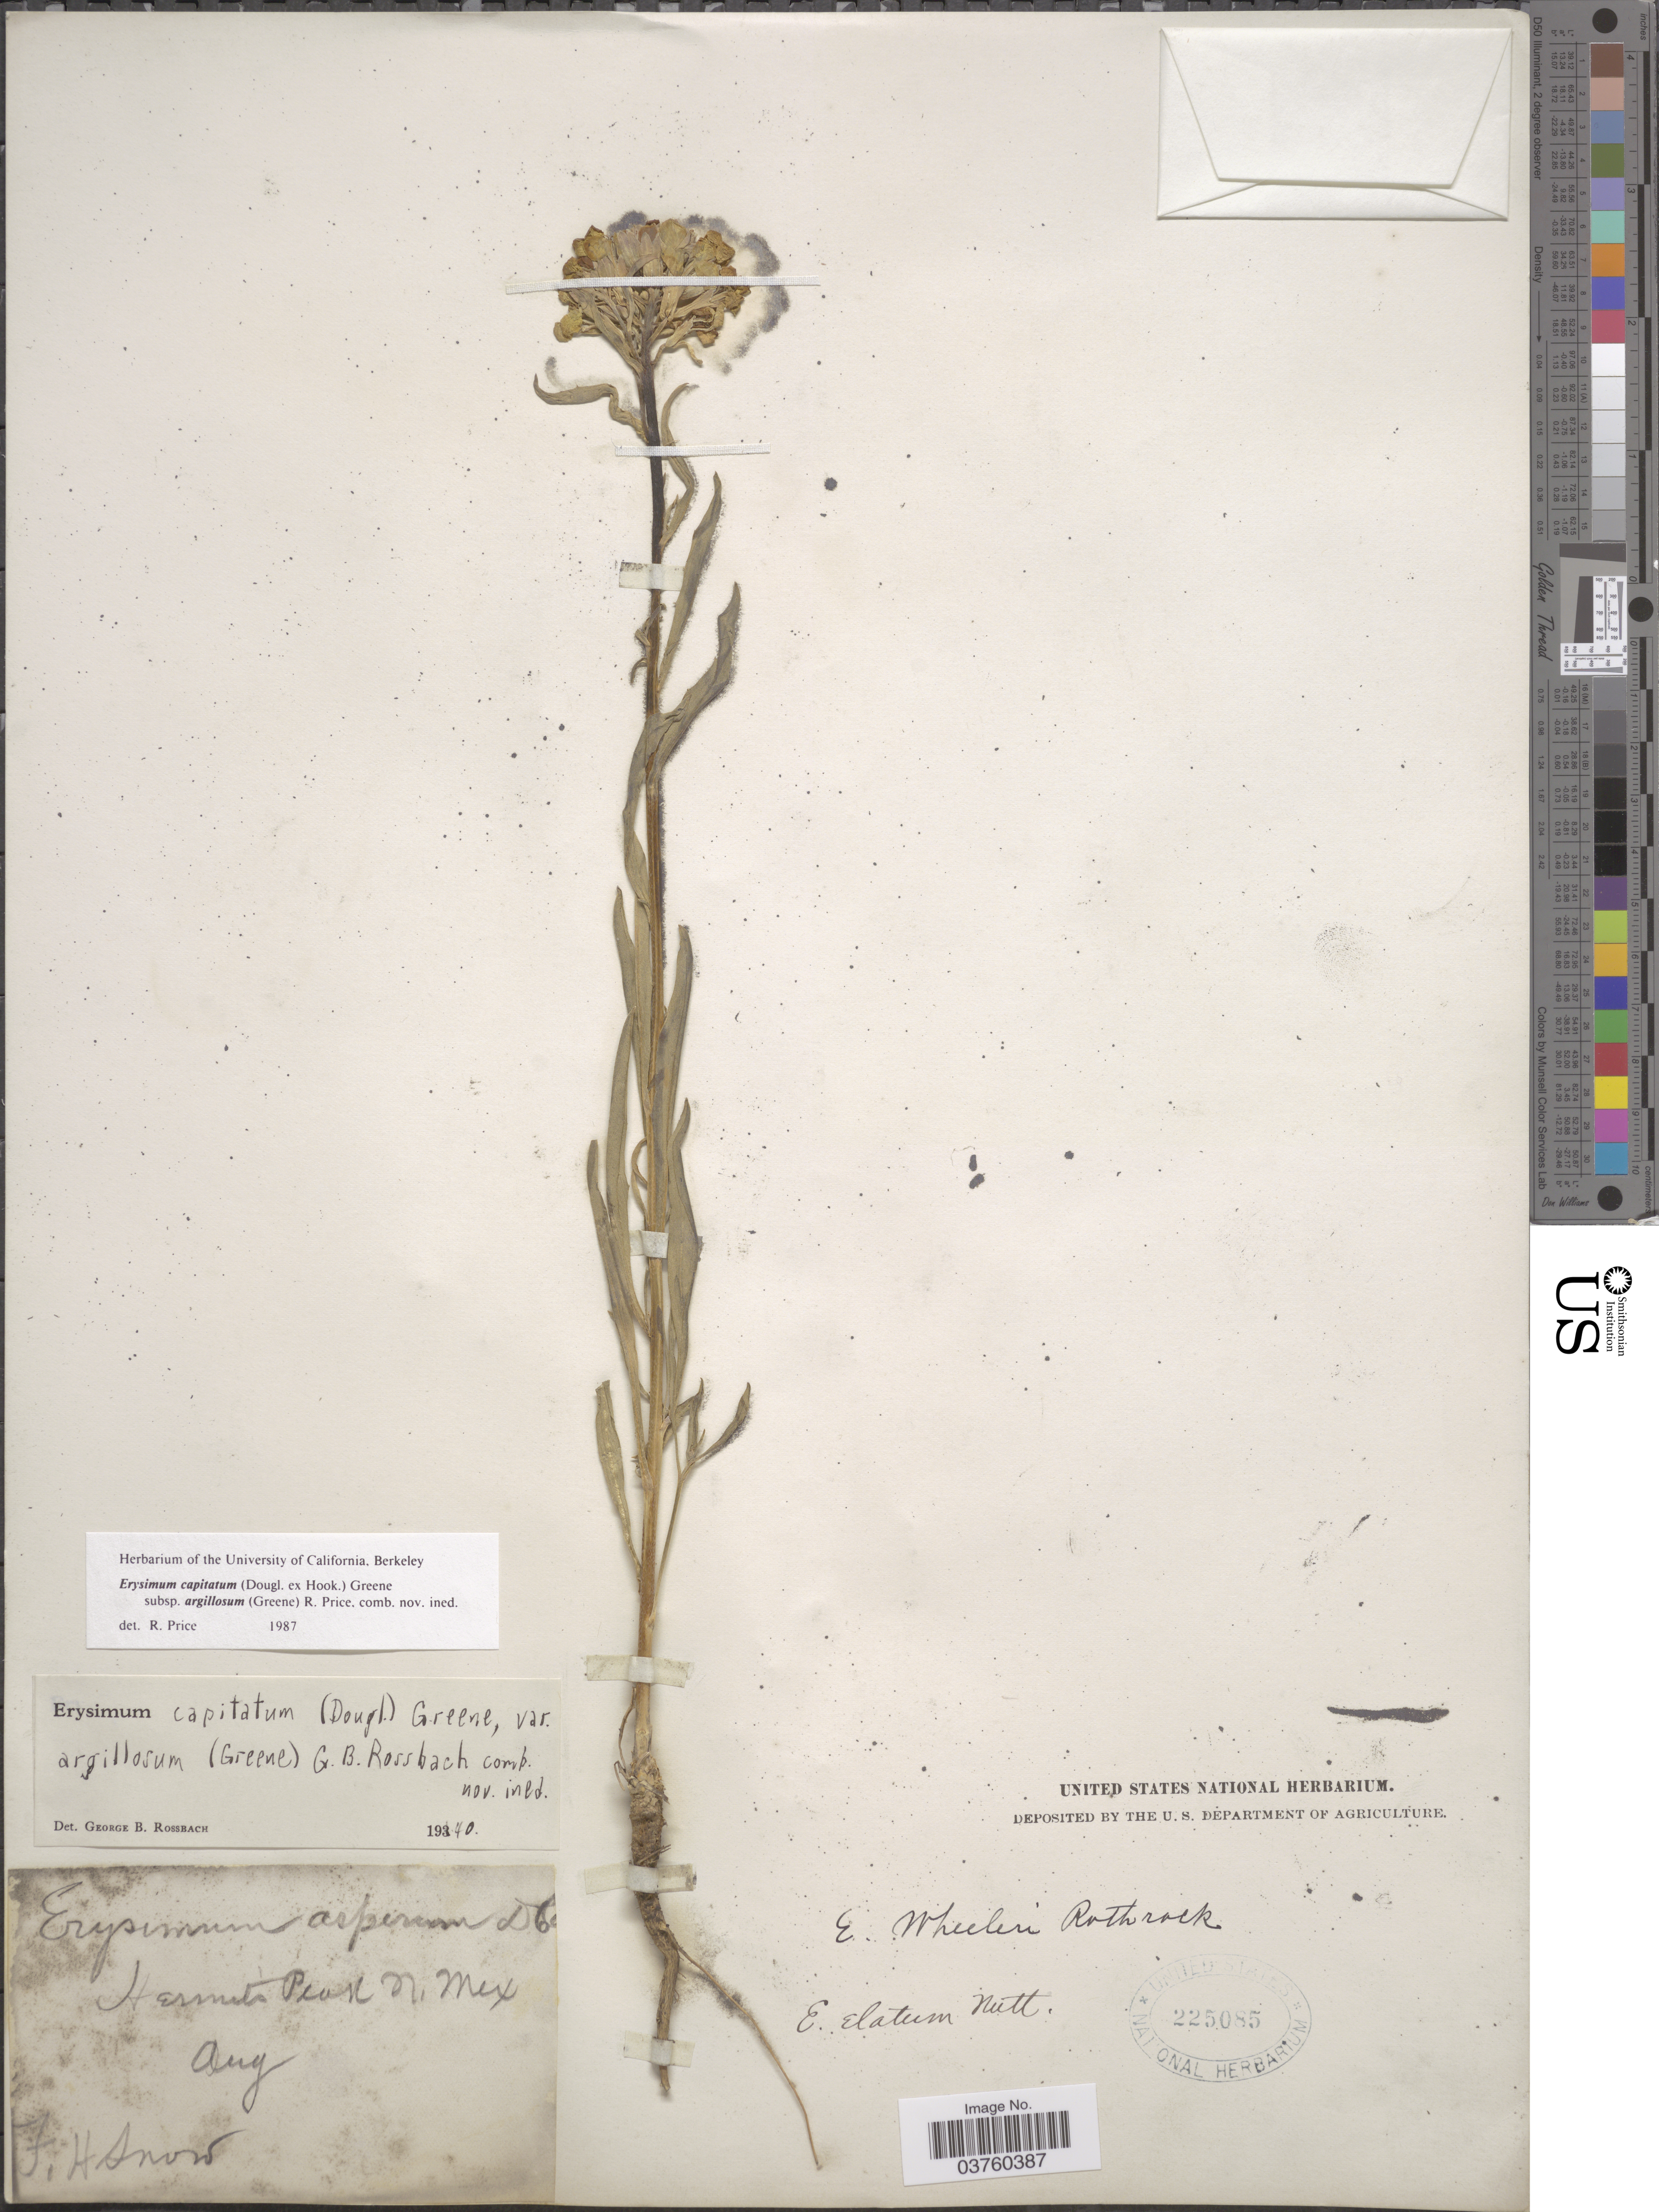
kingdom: Plantae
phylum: Tracheophyta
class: Magnoliopsida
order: Brassicales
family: Brassicaceae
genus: Erysimum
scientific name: Erysimum capitatum var. argillosum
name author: (Greene) R.J. Davis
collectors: F. H. Snow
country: United States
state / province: New Mexico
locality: Hermits Peak.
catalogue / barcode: US 225085